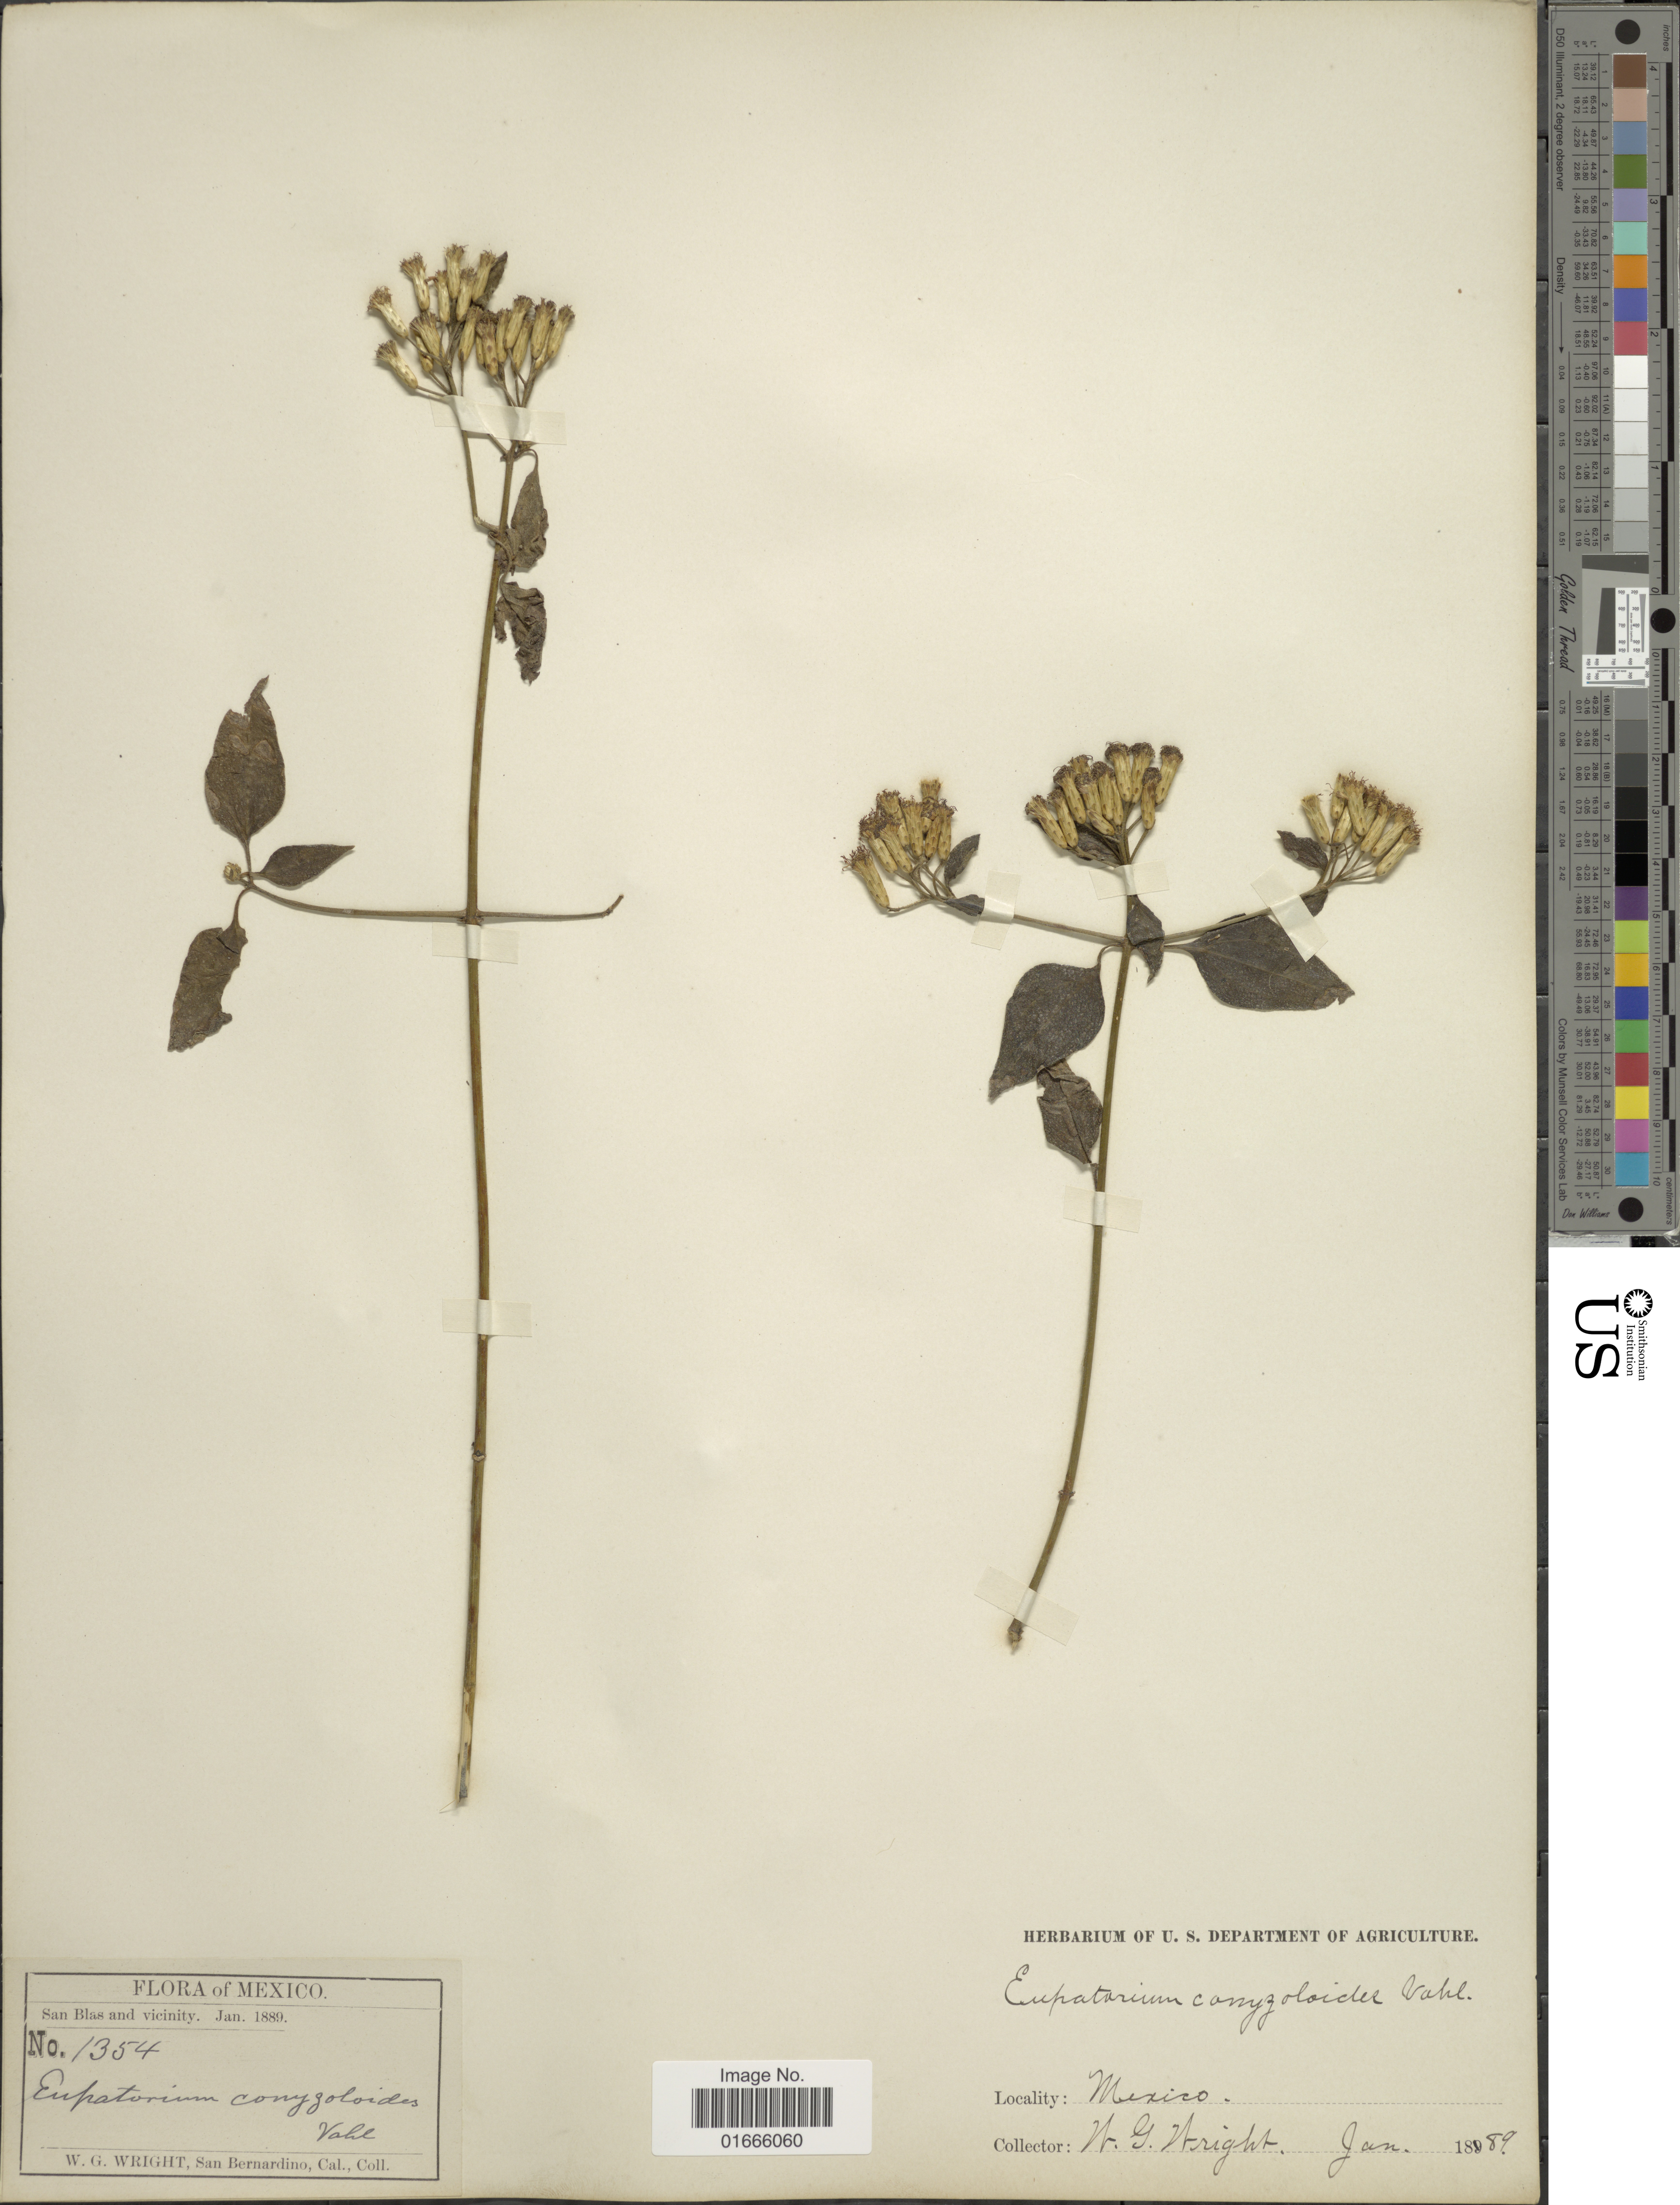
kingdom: Plantae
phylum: Tracheophyta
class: Magnoliopsida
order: Asterales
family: Asteraceae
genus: Chromolaena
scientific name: Chromolaena odorata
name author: (L.) R.M. King & H. Rob.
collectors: W. G. Wright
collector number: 1354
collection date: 1889-01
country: Mexico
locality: Mexico